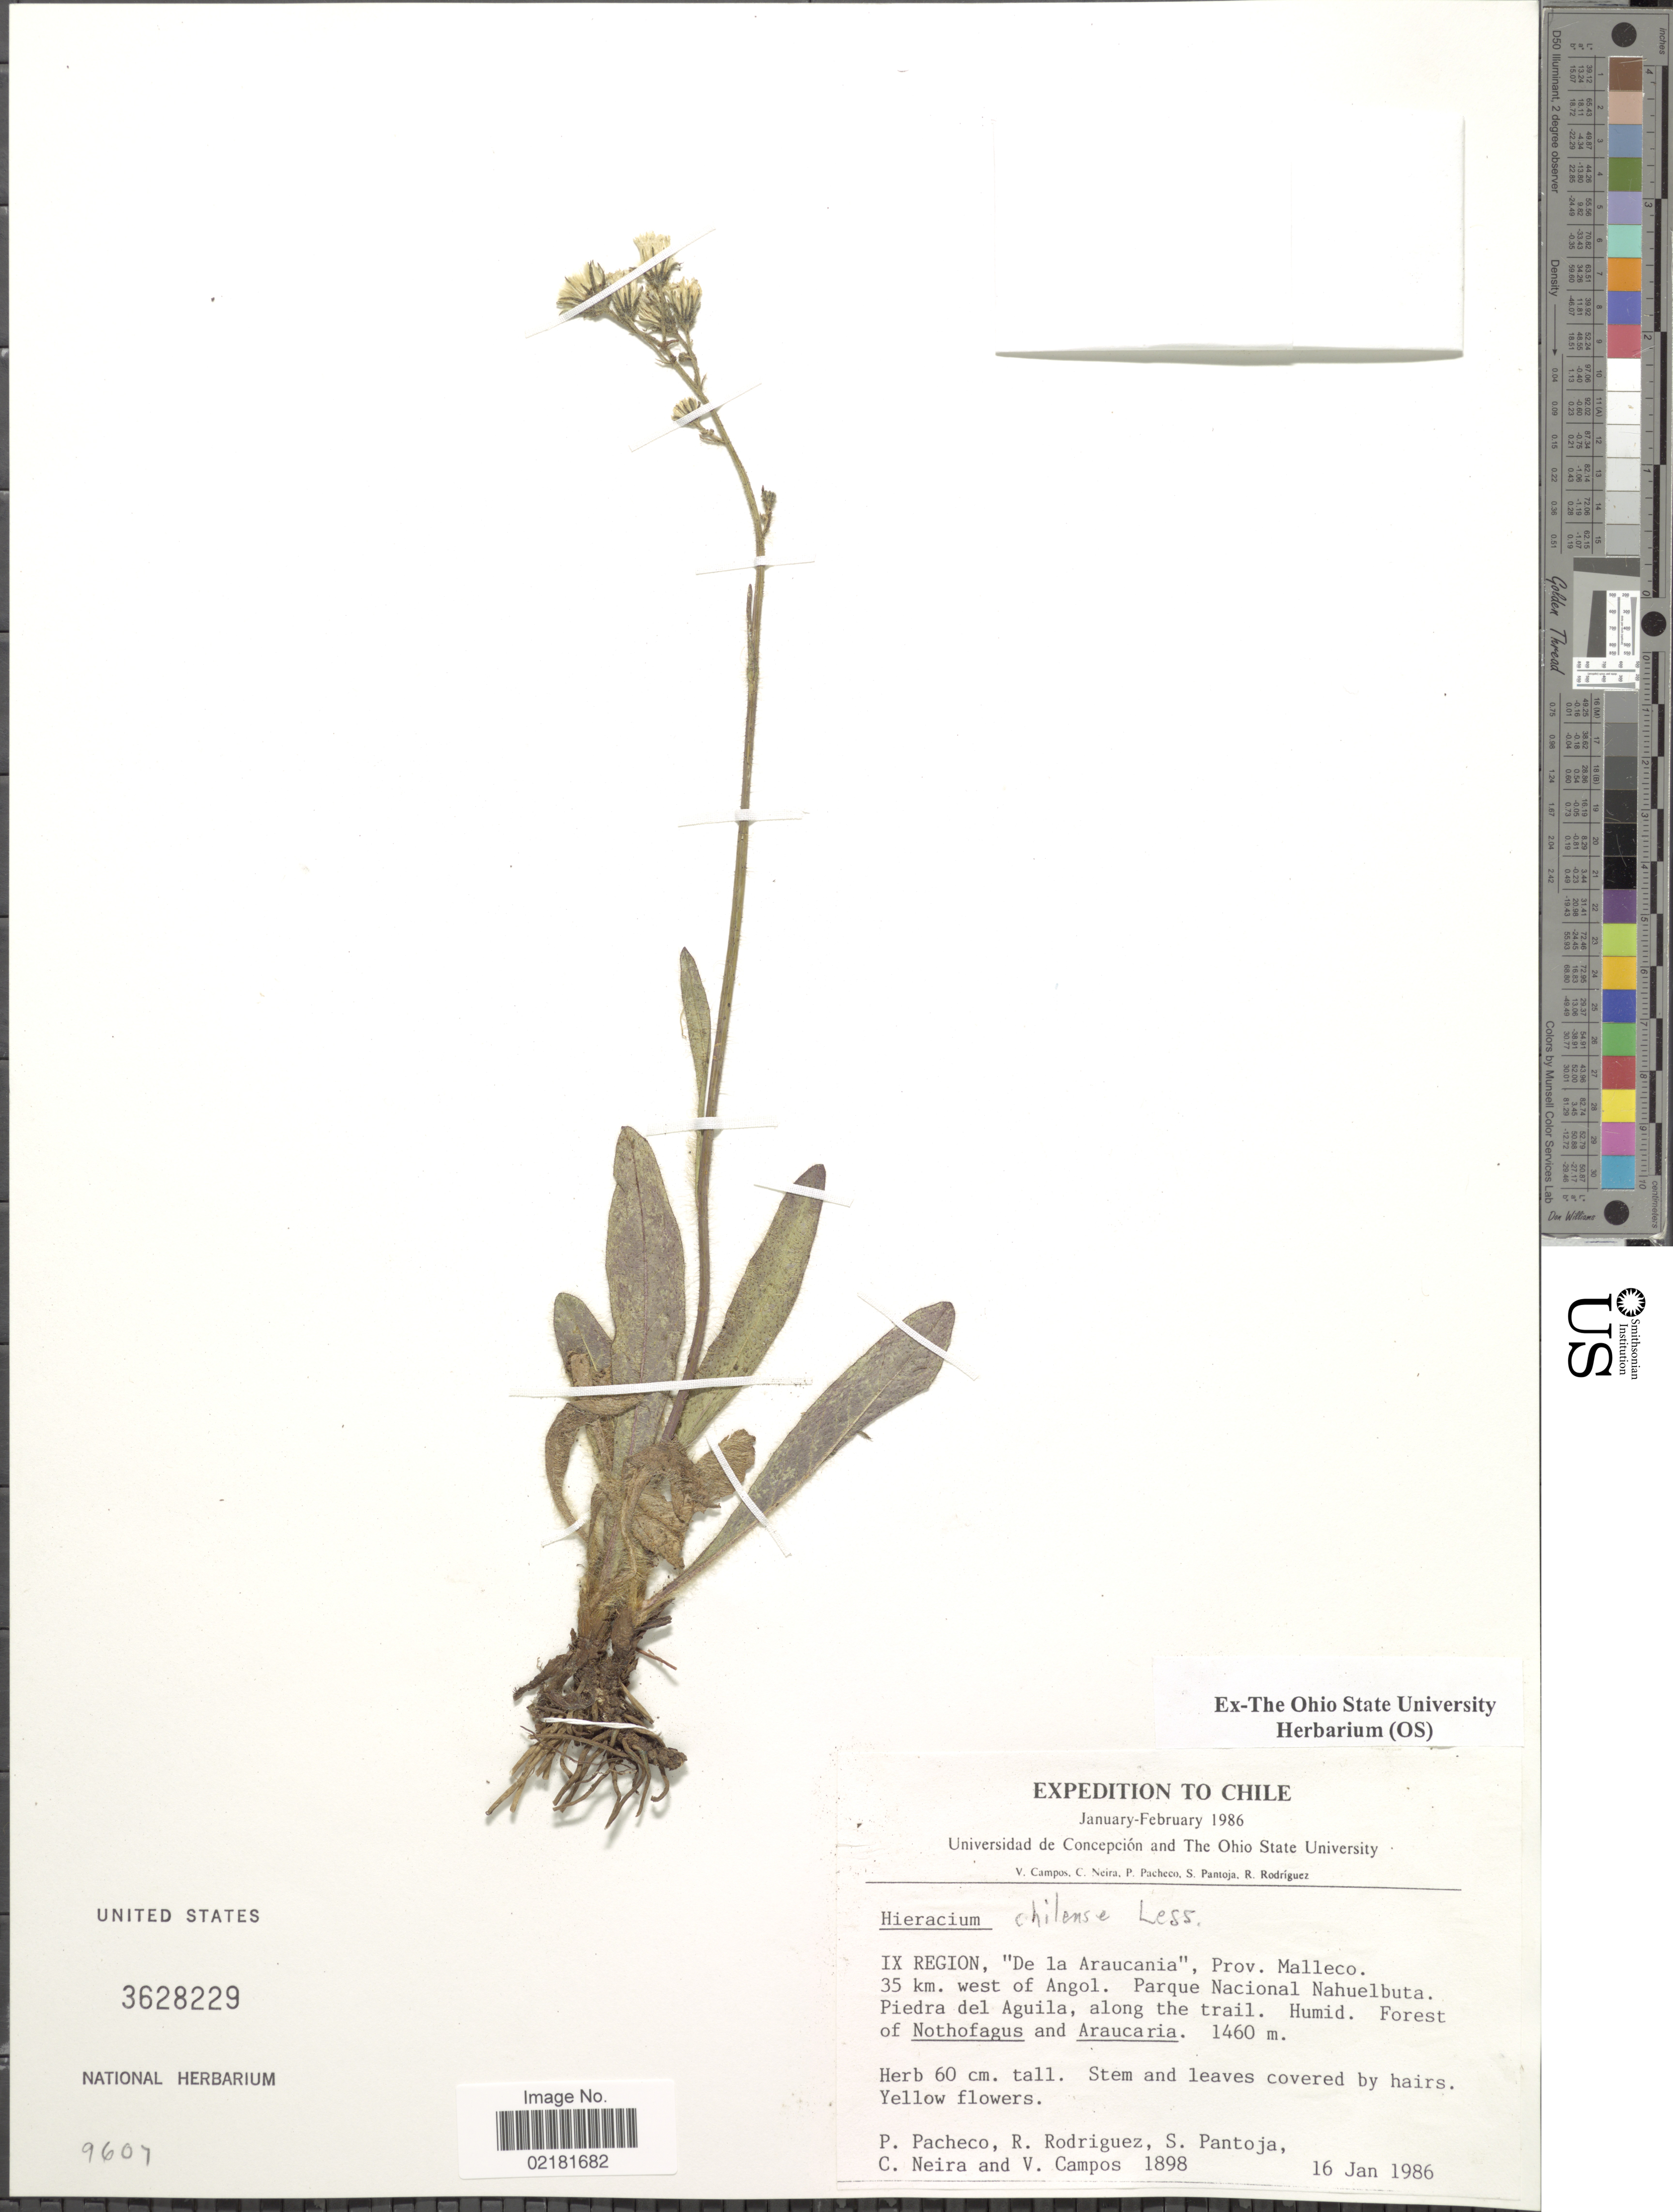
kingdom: Plantae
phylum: Tracheophyta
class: Magnoliopsida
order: Asterales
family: Asteraceae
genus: Hieracium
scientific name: Hieracium chilense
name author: Less.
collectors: P. Pacheco, R. Rodriguez, S. PANTOJA, C. Neira & V. Campos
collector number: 1898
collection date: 1986-01-16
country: Chile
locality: IX Region, "De la Araucania", Prov. Malleco, 35 km. west of Angol, Parque Nacional Nahuelbuta, Piedra del Aguila, along the trail.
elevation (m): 1460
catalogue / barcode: US 3628229